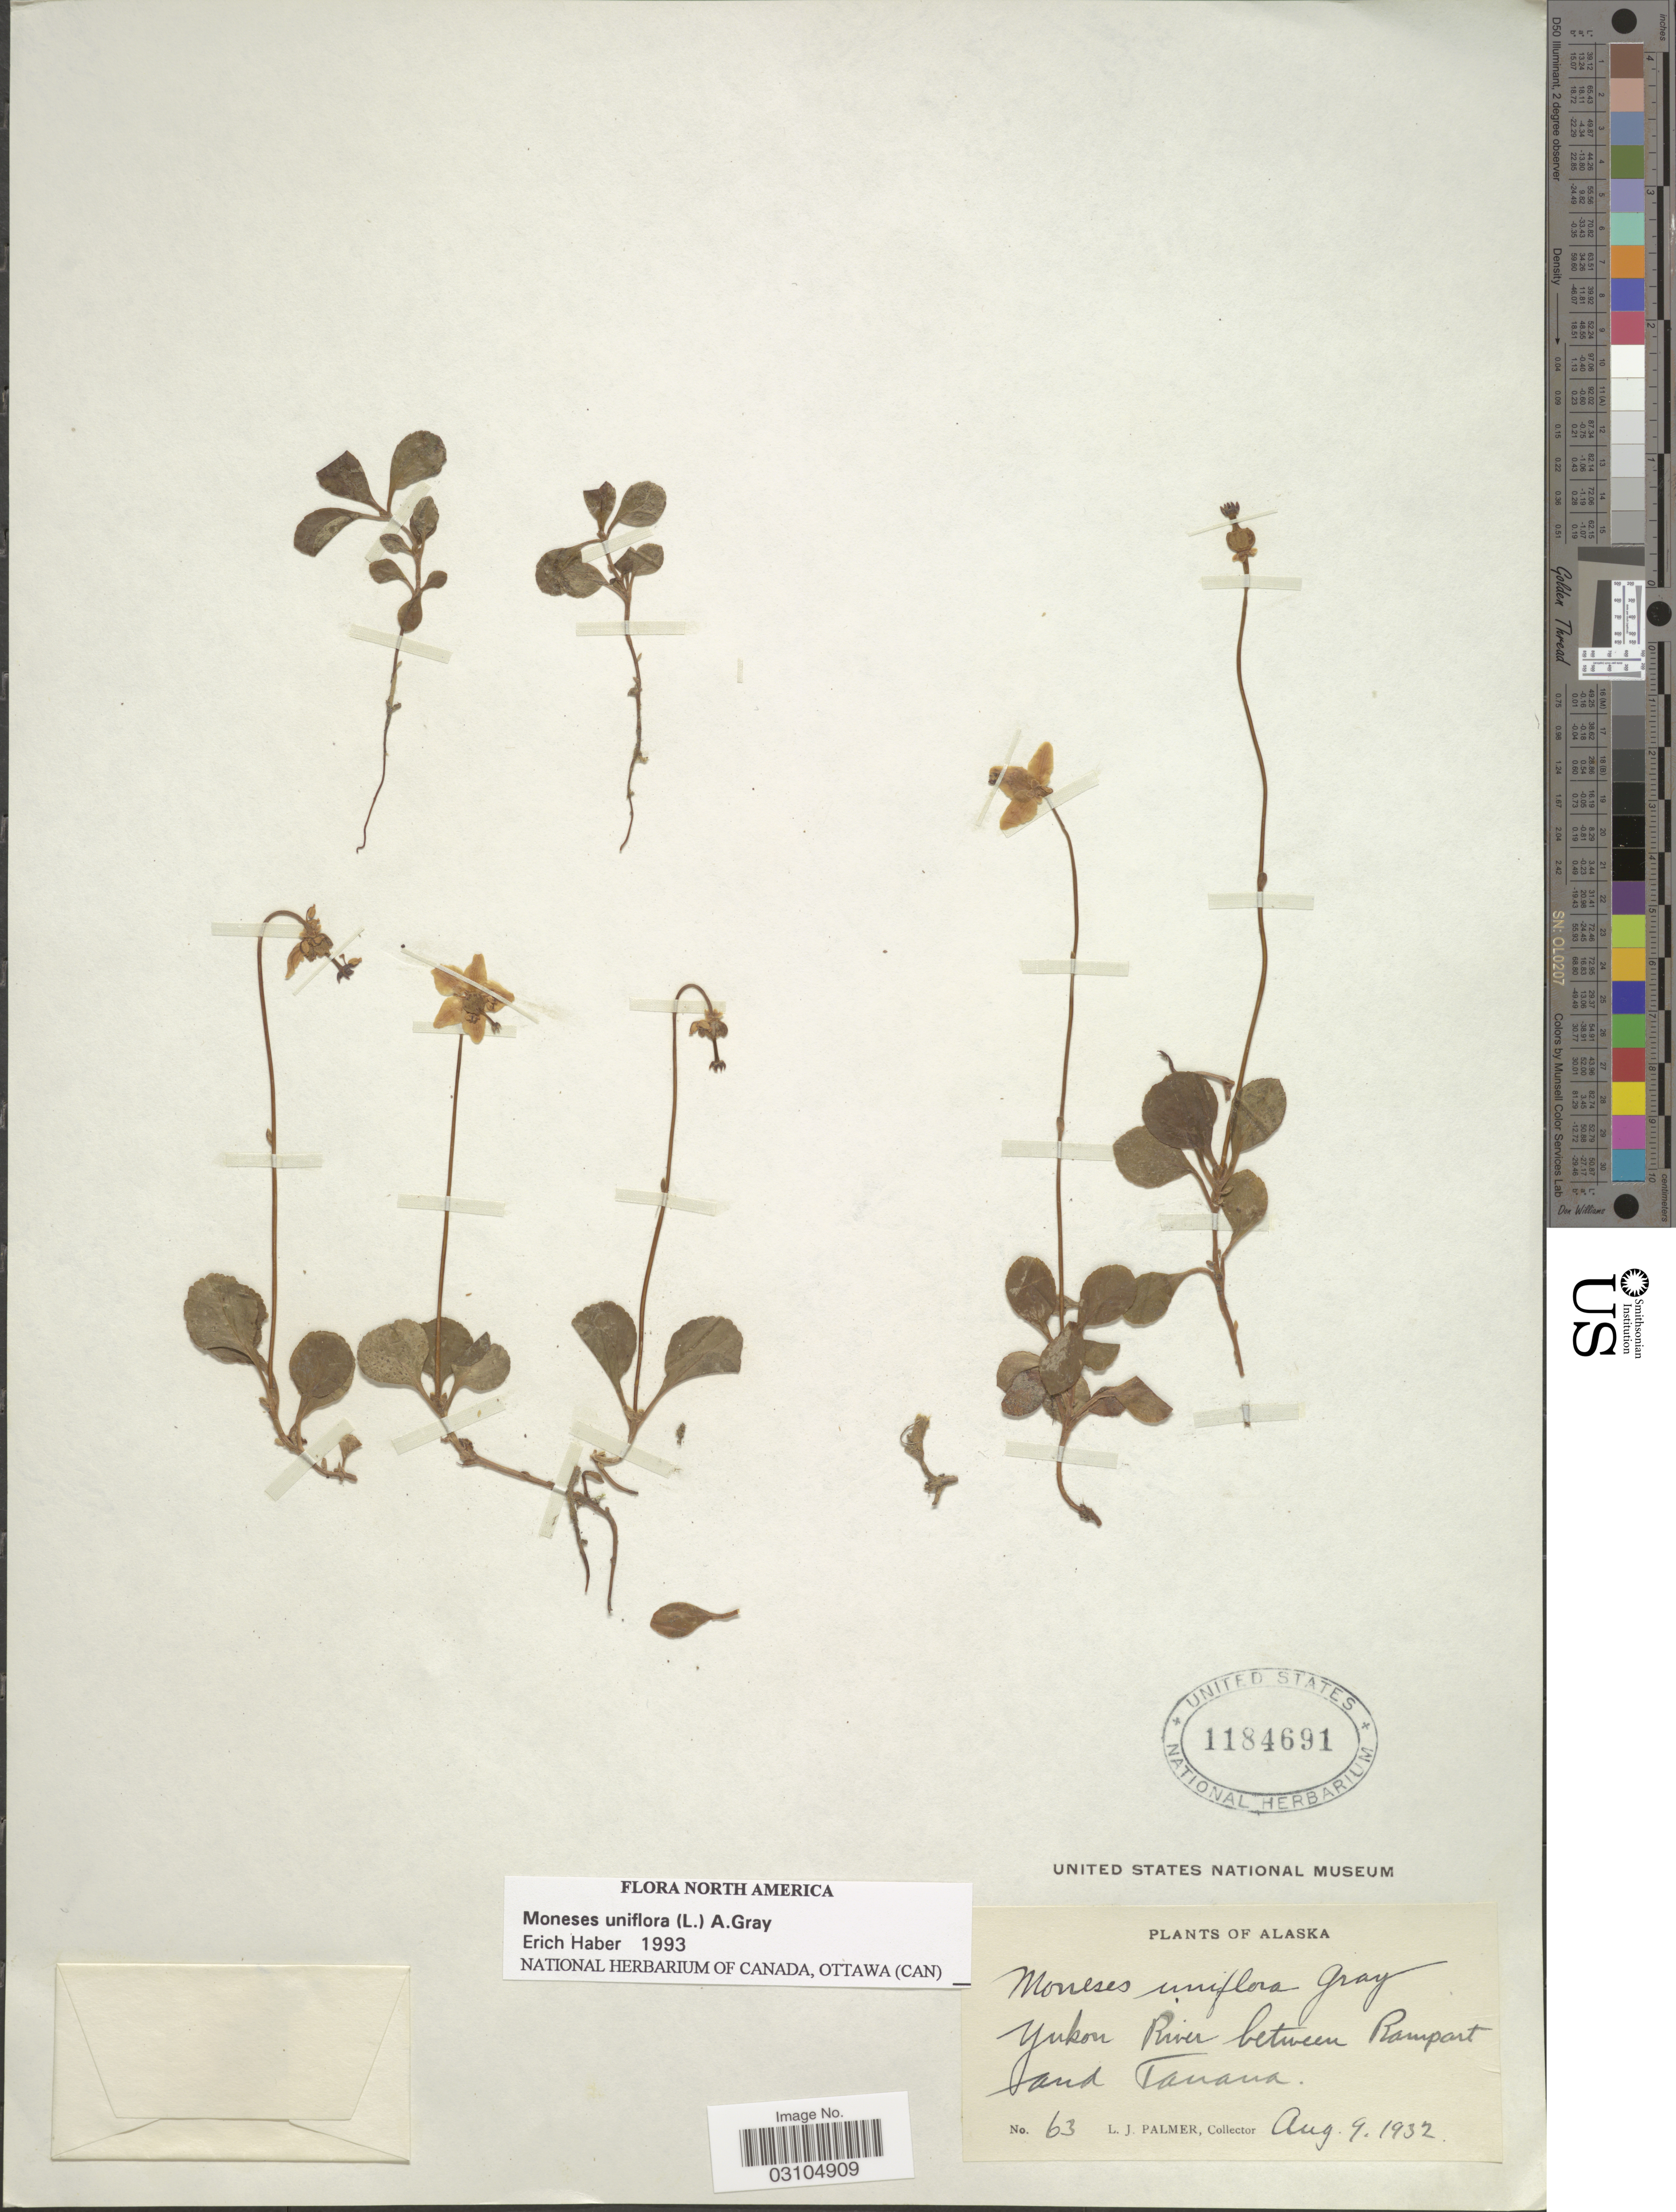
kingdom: Plantae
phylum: Tracheophyta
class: Magnoliopsida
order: Ericales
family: Ericaceae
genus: Moneses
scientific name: Moneses uniflora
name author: (L.) A. Gray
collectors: L. J. Palmer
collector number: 63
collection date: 1932-08-09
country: United States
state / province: Alaska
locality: Yukon River between Rampart and Tanana.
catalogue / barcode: US 1184691